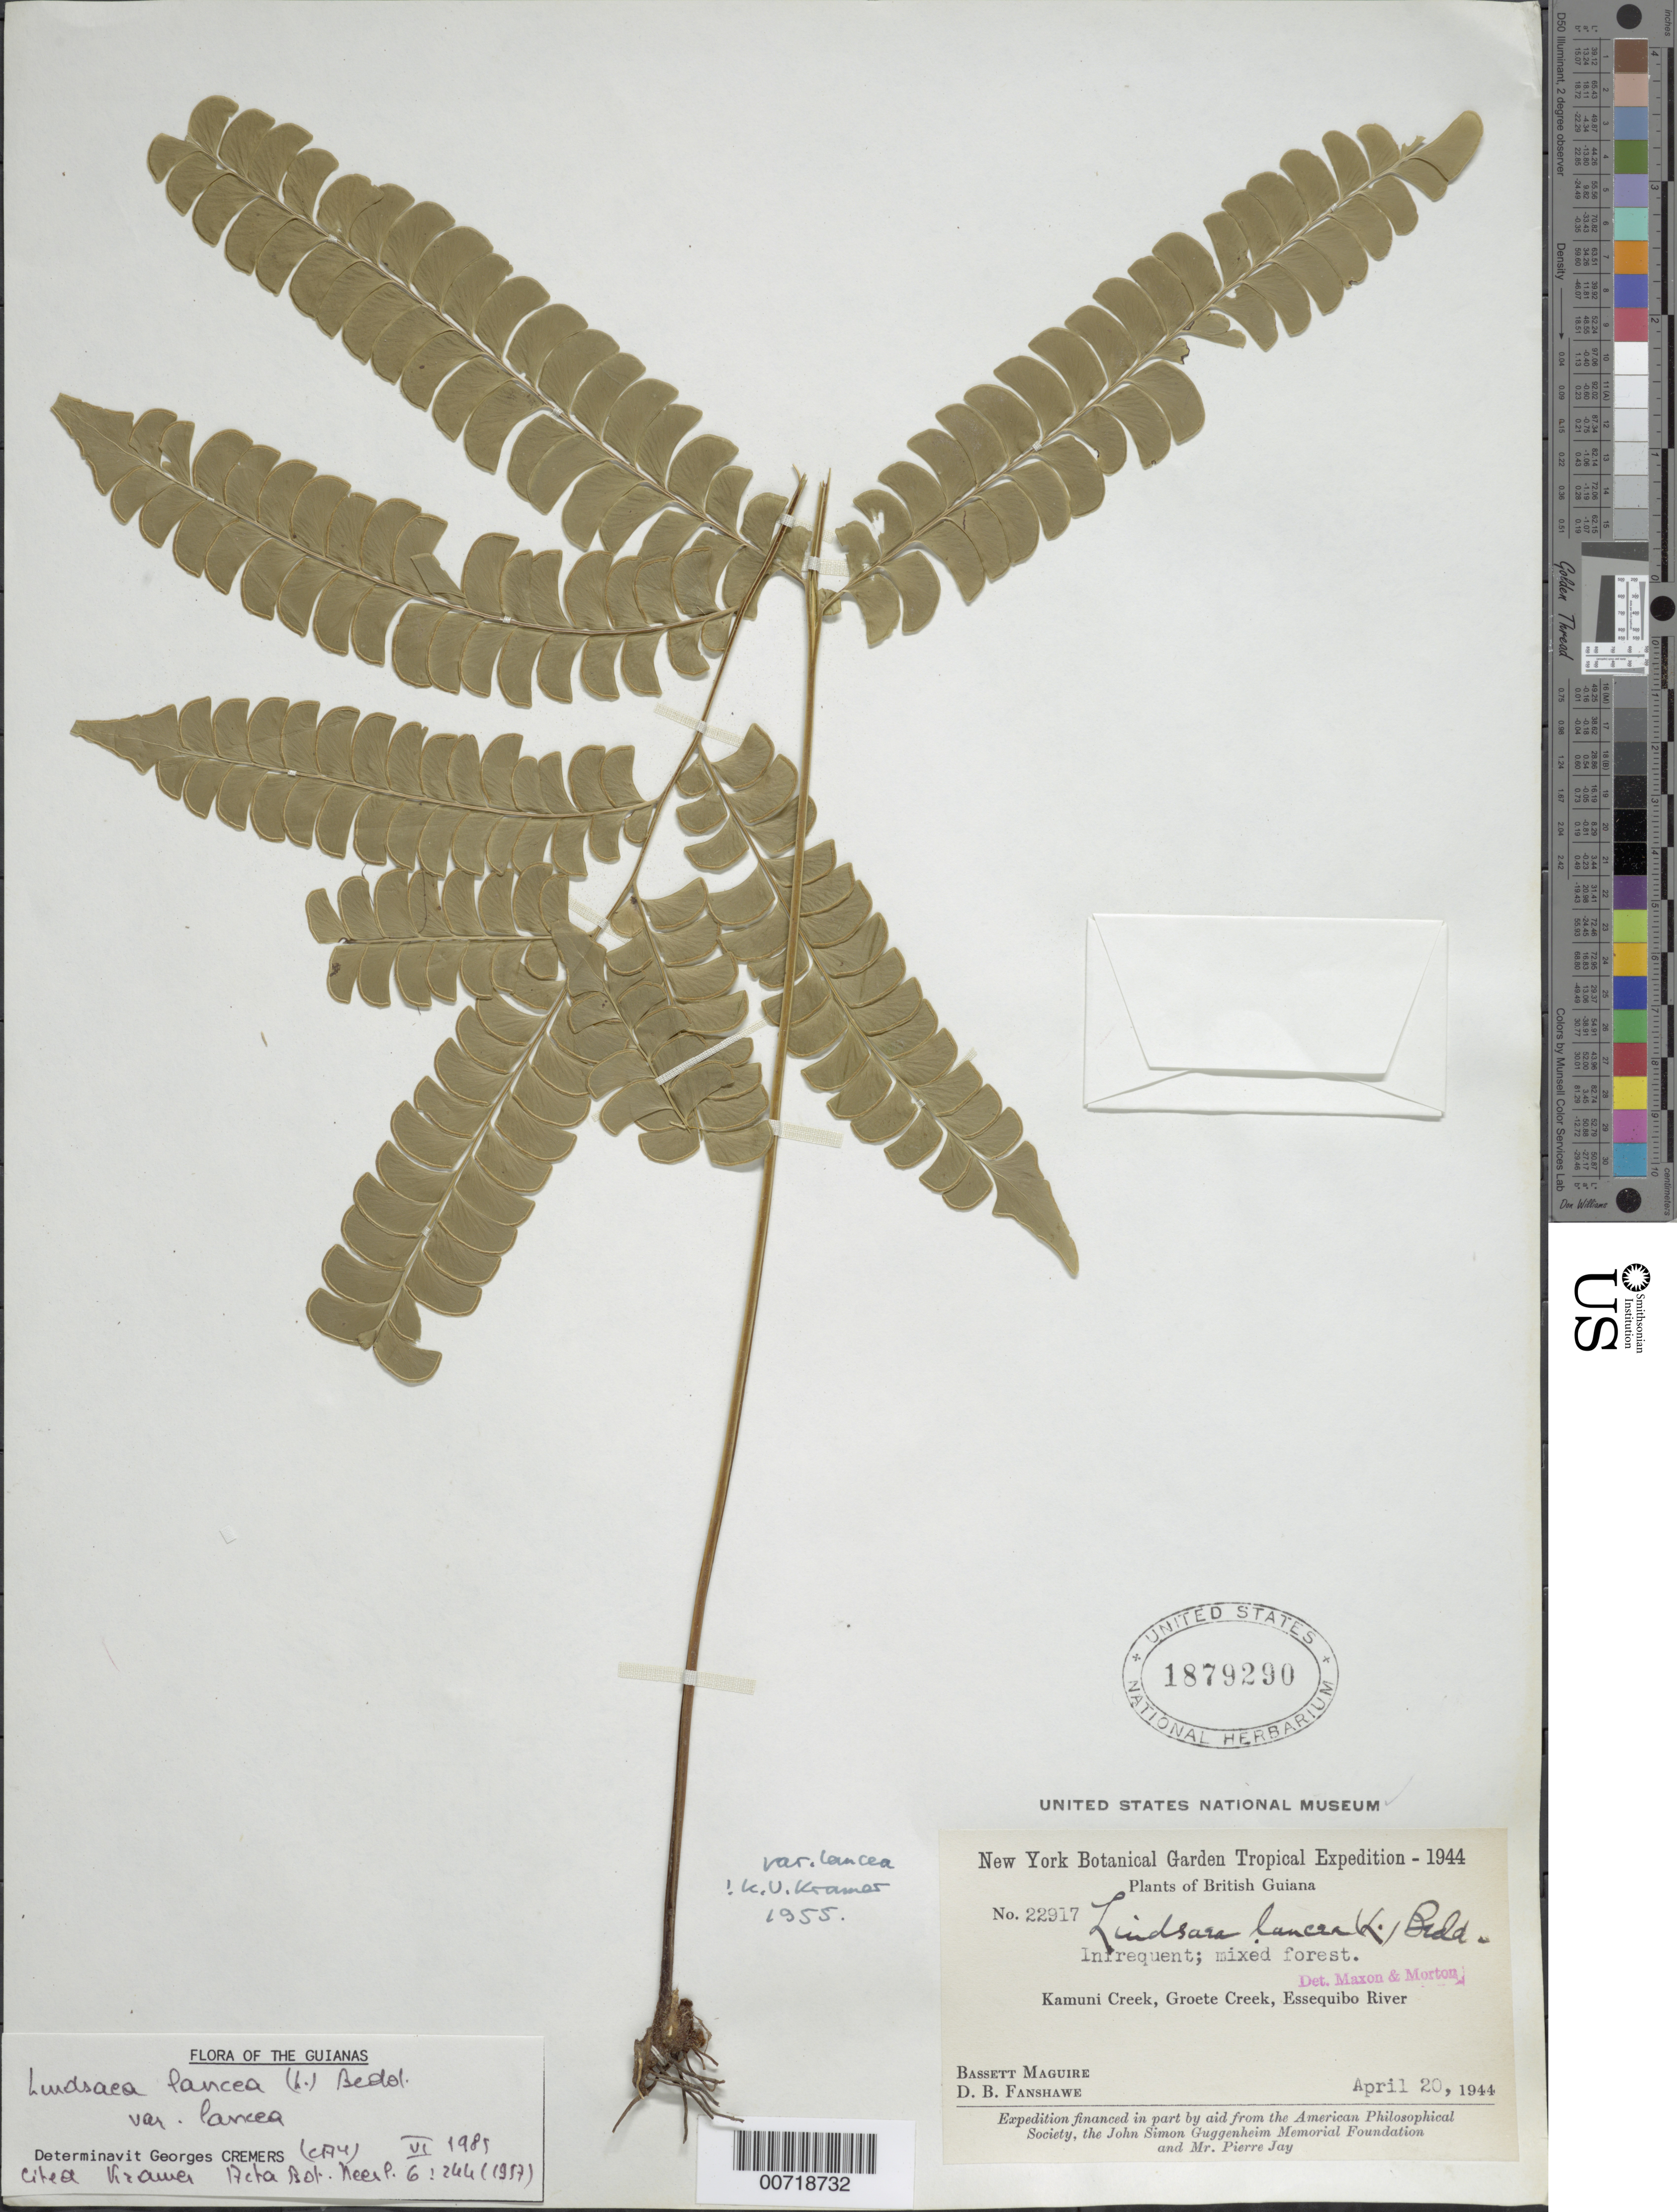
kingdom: Plantae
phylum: Tracheophyta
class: Polypodiopsida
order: Polypodiales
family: Lindsaeaceae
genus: Lindsaea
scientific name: Lindsaea lancea var. lancea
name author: (L.) Bedd.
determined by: Cremers, Georges A.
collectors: B. Maguire & D. B. Fanshawe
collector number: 22917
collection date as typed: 20-Apr-44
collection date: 1944-04-20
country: Guyana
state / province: Essequibo Isl-W. Demerara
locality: Kamuni Creek, Groete Creek, Essequibo River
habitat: Mixed forest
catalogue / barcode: US 1879290